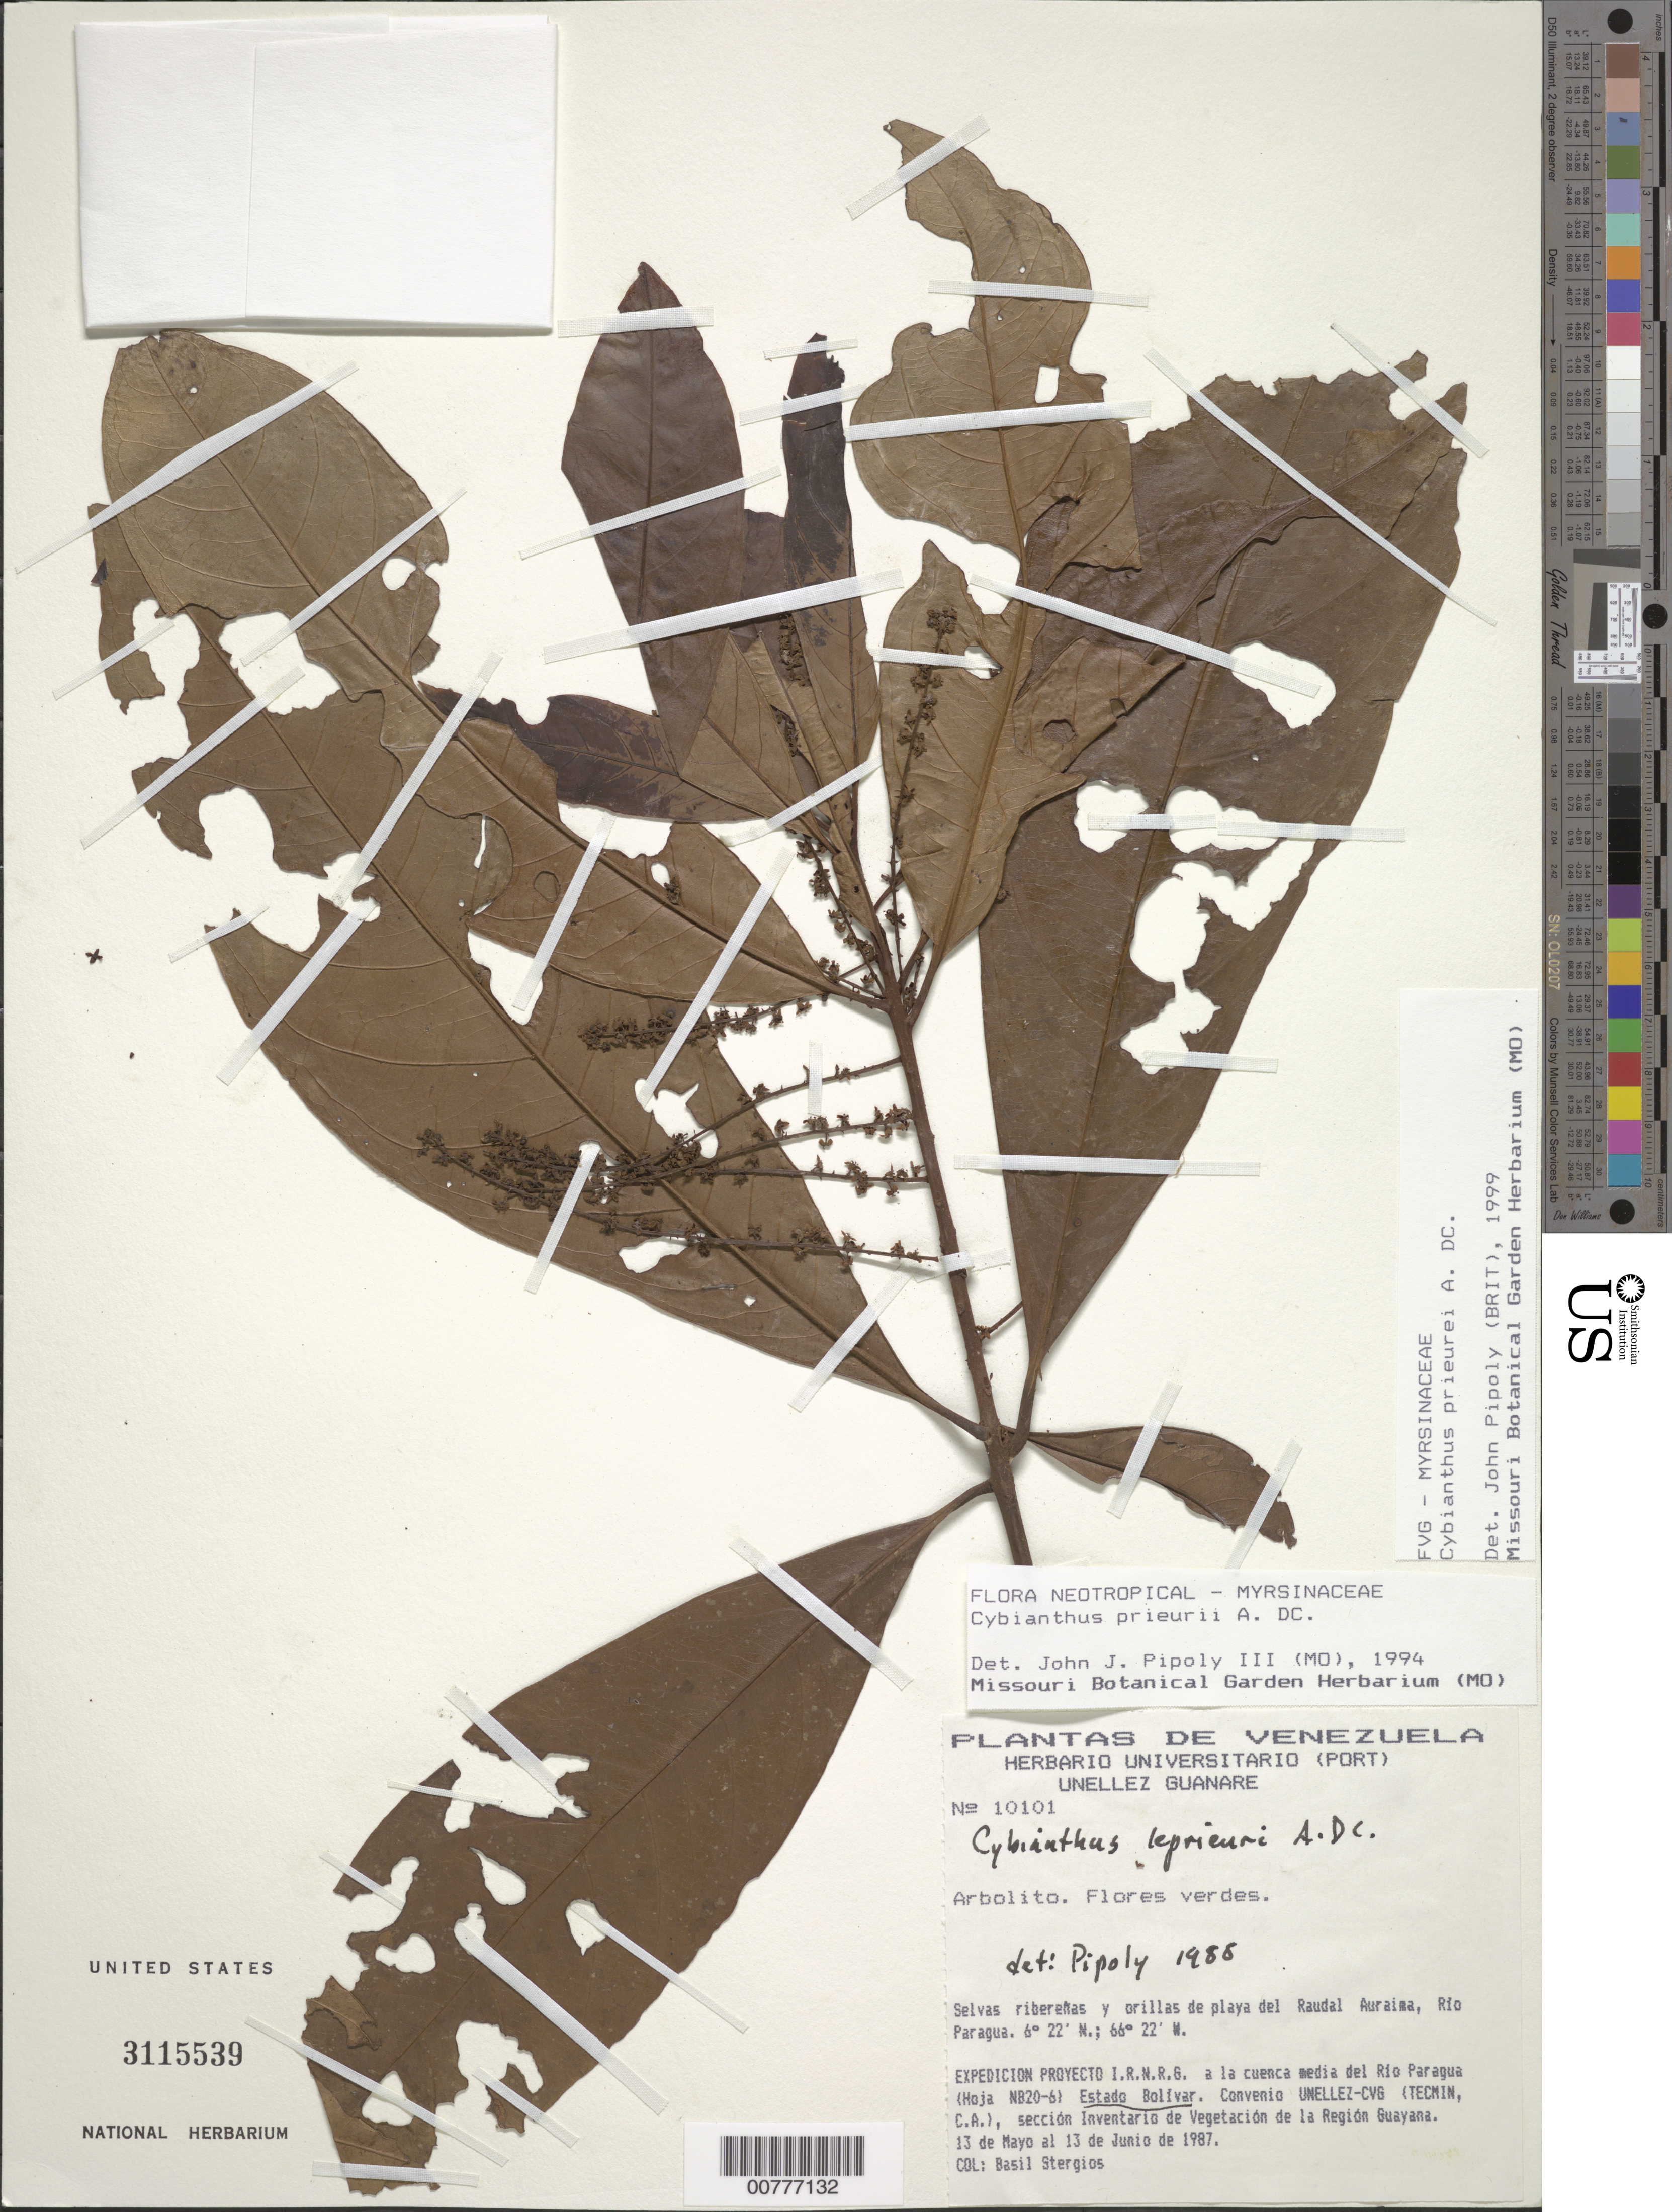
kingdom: Plantae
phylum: Tracheophyta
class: Magnoliopsida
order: Ericales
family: Primulaceae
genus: Cybianthus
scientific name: Cybianthus prieurii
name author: A. DC.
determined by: Pipoly, J. J., III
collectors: B. G. Stergios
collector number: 10101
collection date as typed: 13-May-87 to 13-Jun-87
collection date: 1987-05-13/1987-06-13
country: Venezuela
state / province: Bolívar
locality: Río Paragua, la cuenca media Raudal Auraima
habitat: Selvas riberenas y orillas de playa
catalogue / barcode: US 3115539